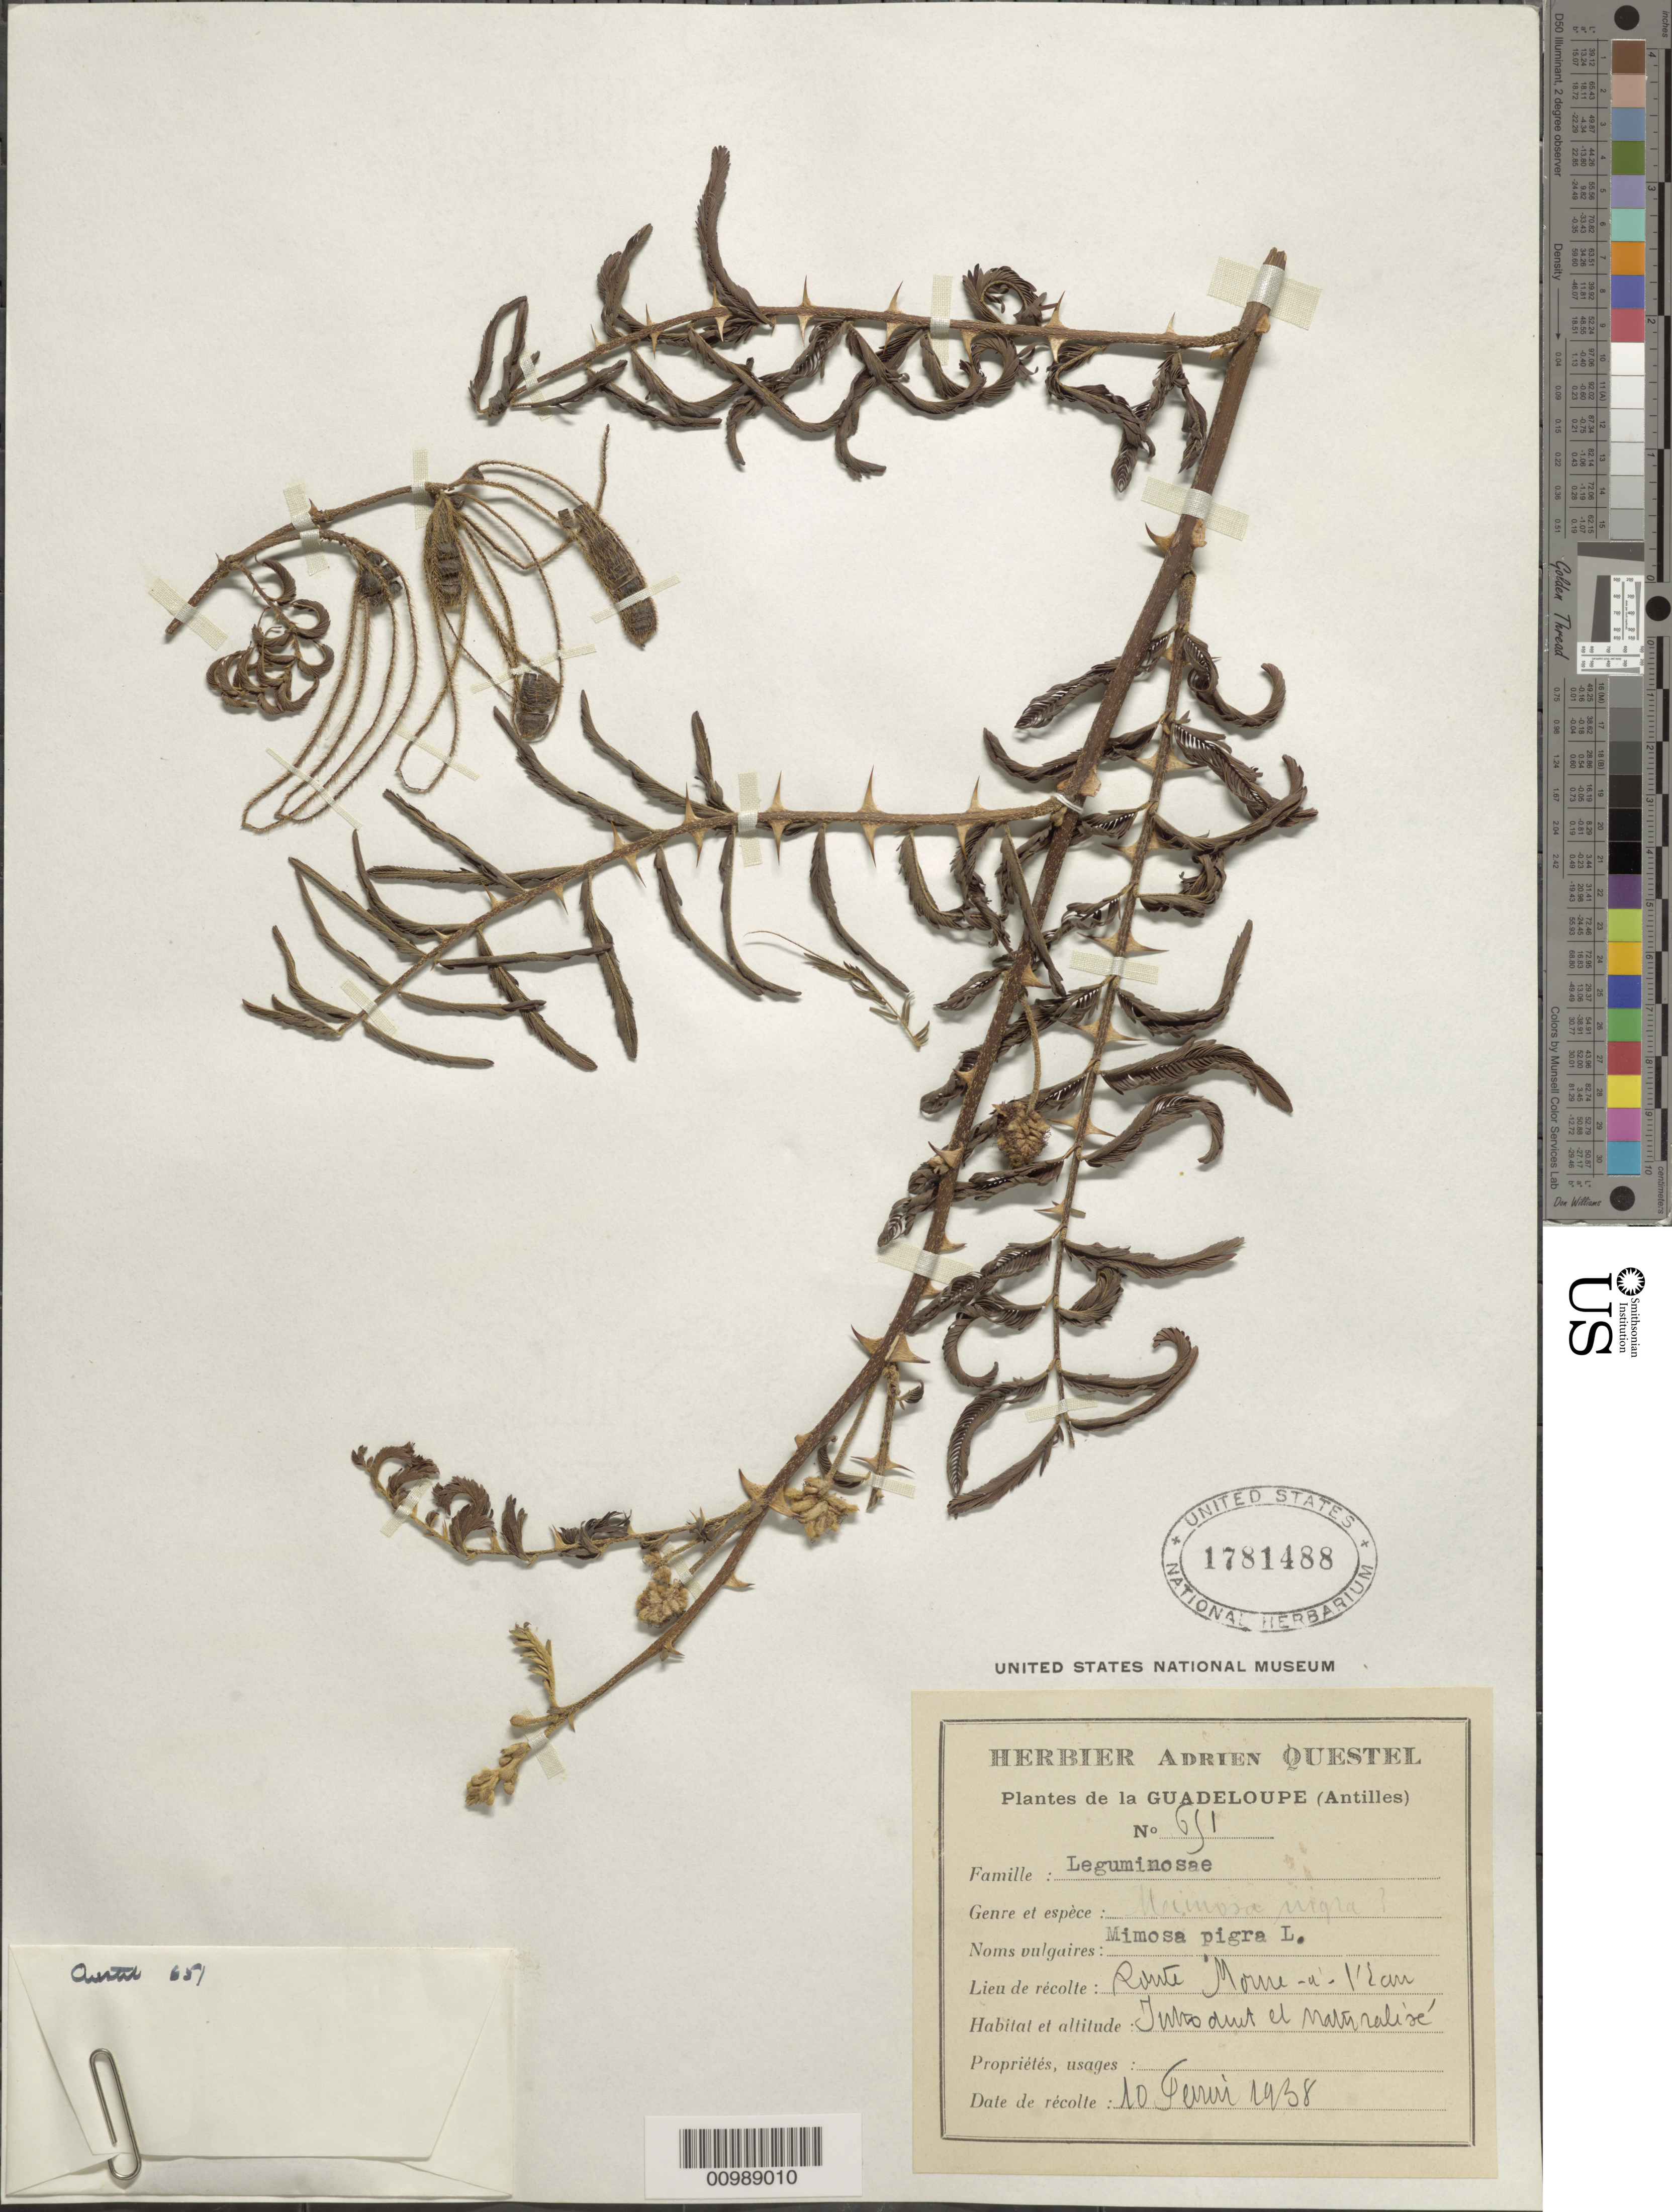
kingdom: Plantae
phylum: Tracheophyta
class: Magnoliopsida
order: Fabales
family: Fabaceae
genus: Mimosa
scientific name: Mimosa pigra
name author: L.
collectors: A. Questel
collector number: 651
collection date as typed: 10 --- 1938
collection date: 1938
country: Guadeloupe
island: Basse Terre [Guadeloupe]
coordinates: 0 N, 0 E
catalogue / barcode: US 1781488